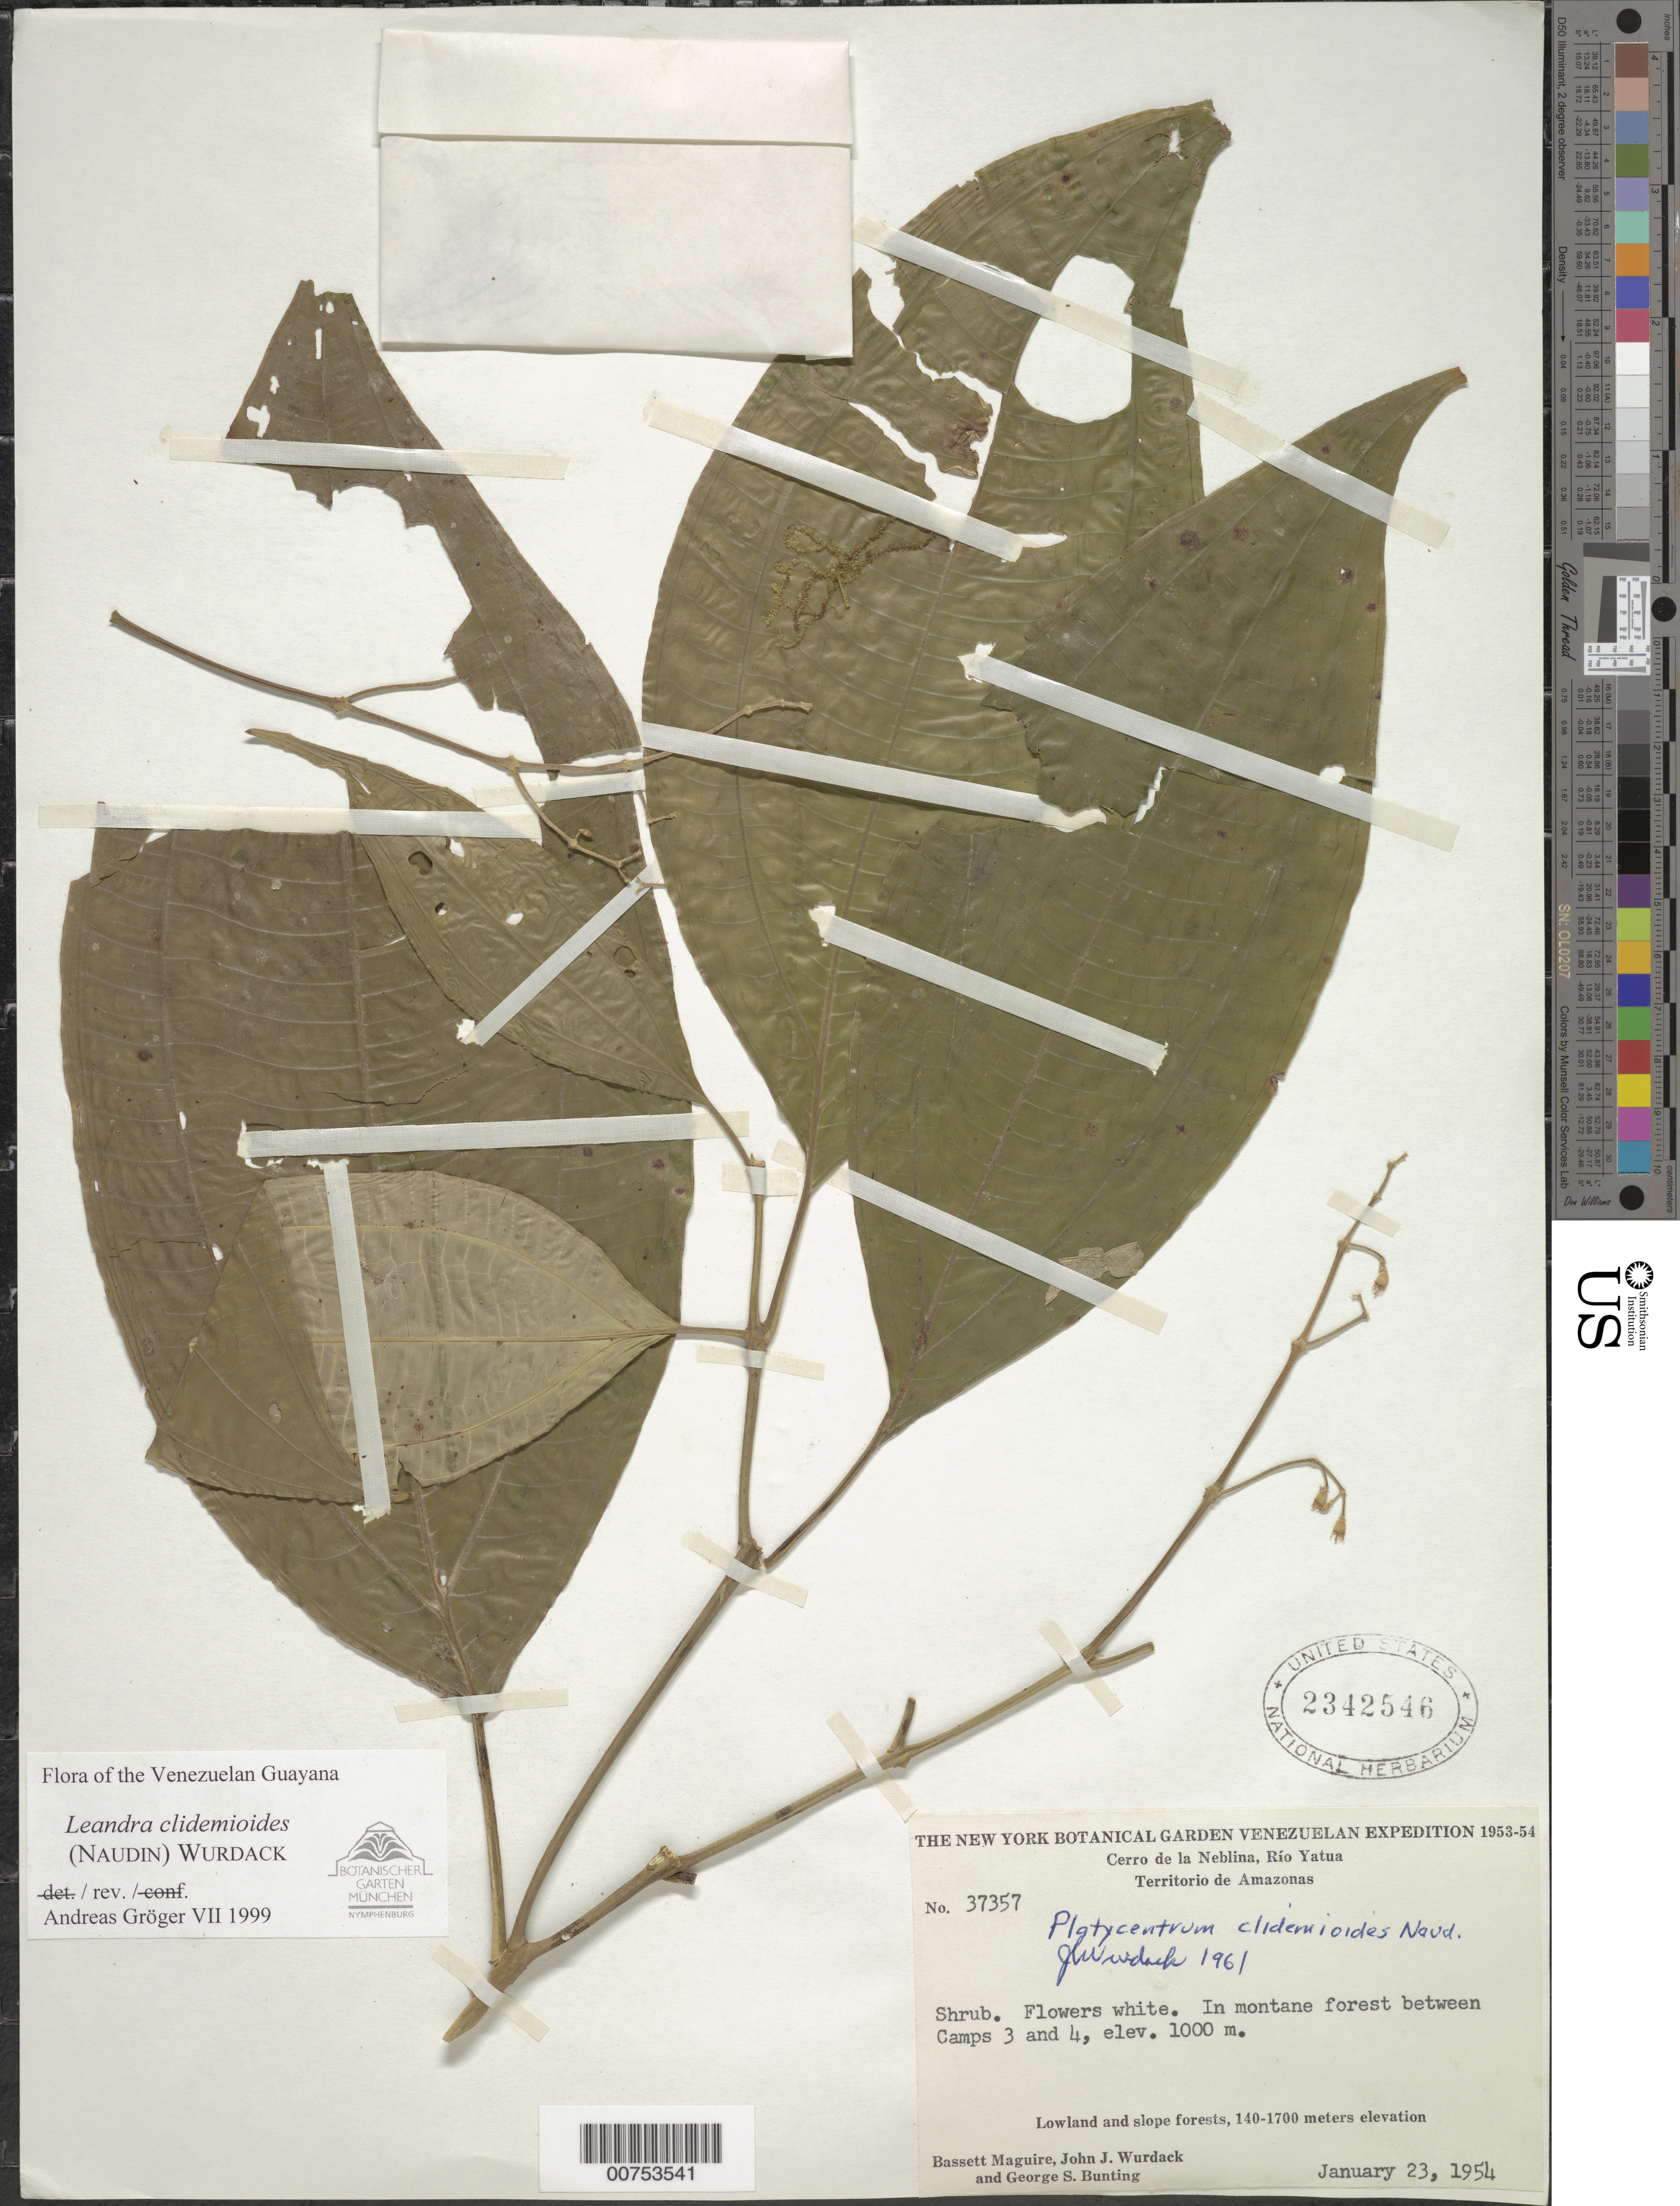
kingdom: Plantae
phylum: Tracheophyta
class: Magnoliopsida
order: Myrtales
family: Melastomataceae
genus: Leandra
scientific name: Leandra clidemioides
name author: (Naudin) Wurdack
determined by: Gröger, A.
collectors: B. Maguire, J. J. Wurdack & C. K. Maguire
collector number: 37357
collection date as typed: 23-Jan-54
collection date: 1954-01-23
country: Venezuela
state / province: Amazonas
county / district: Río Negro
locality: Cerro de la Neblina, Río Yatua, Camps 3-4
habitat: Montane forest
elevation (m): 1000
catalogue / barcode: US 2342546